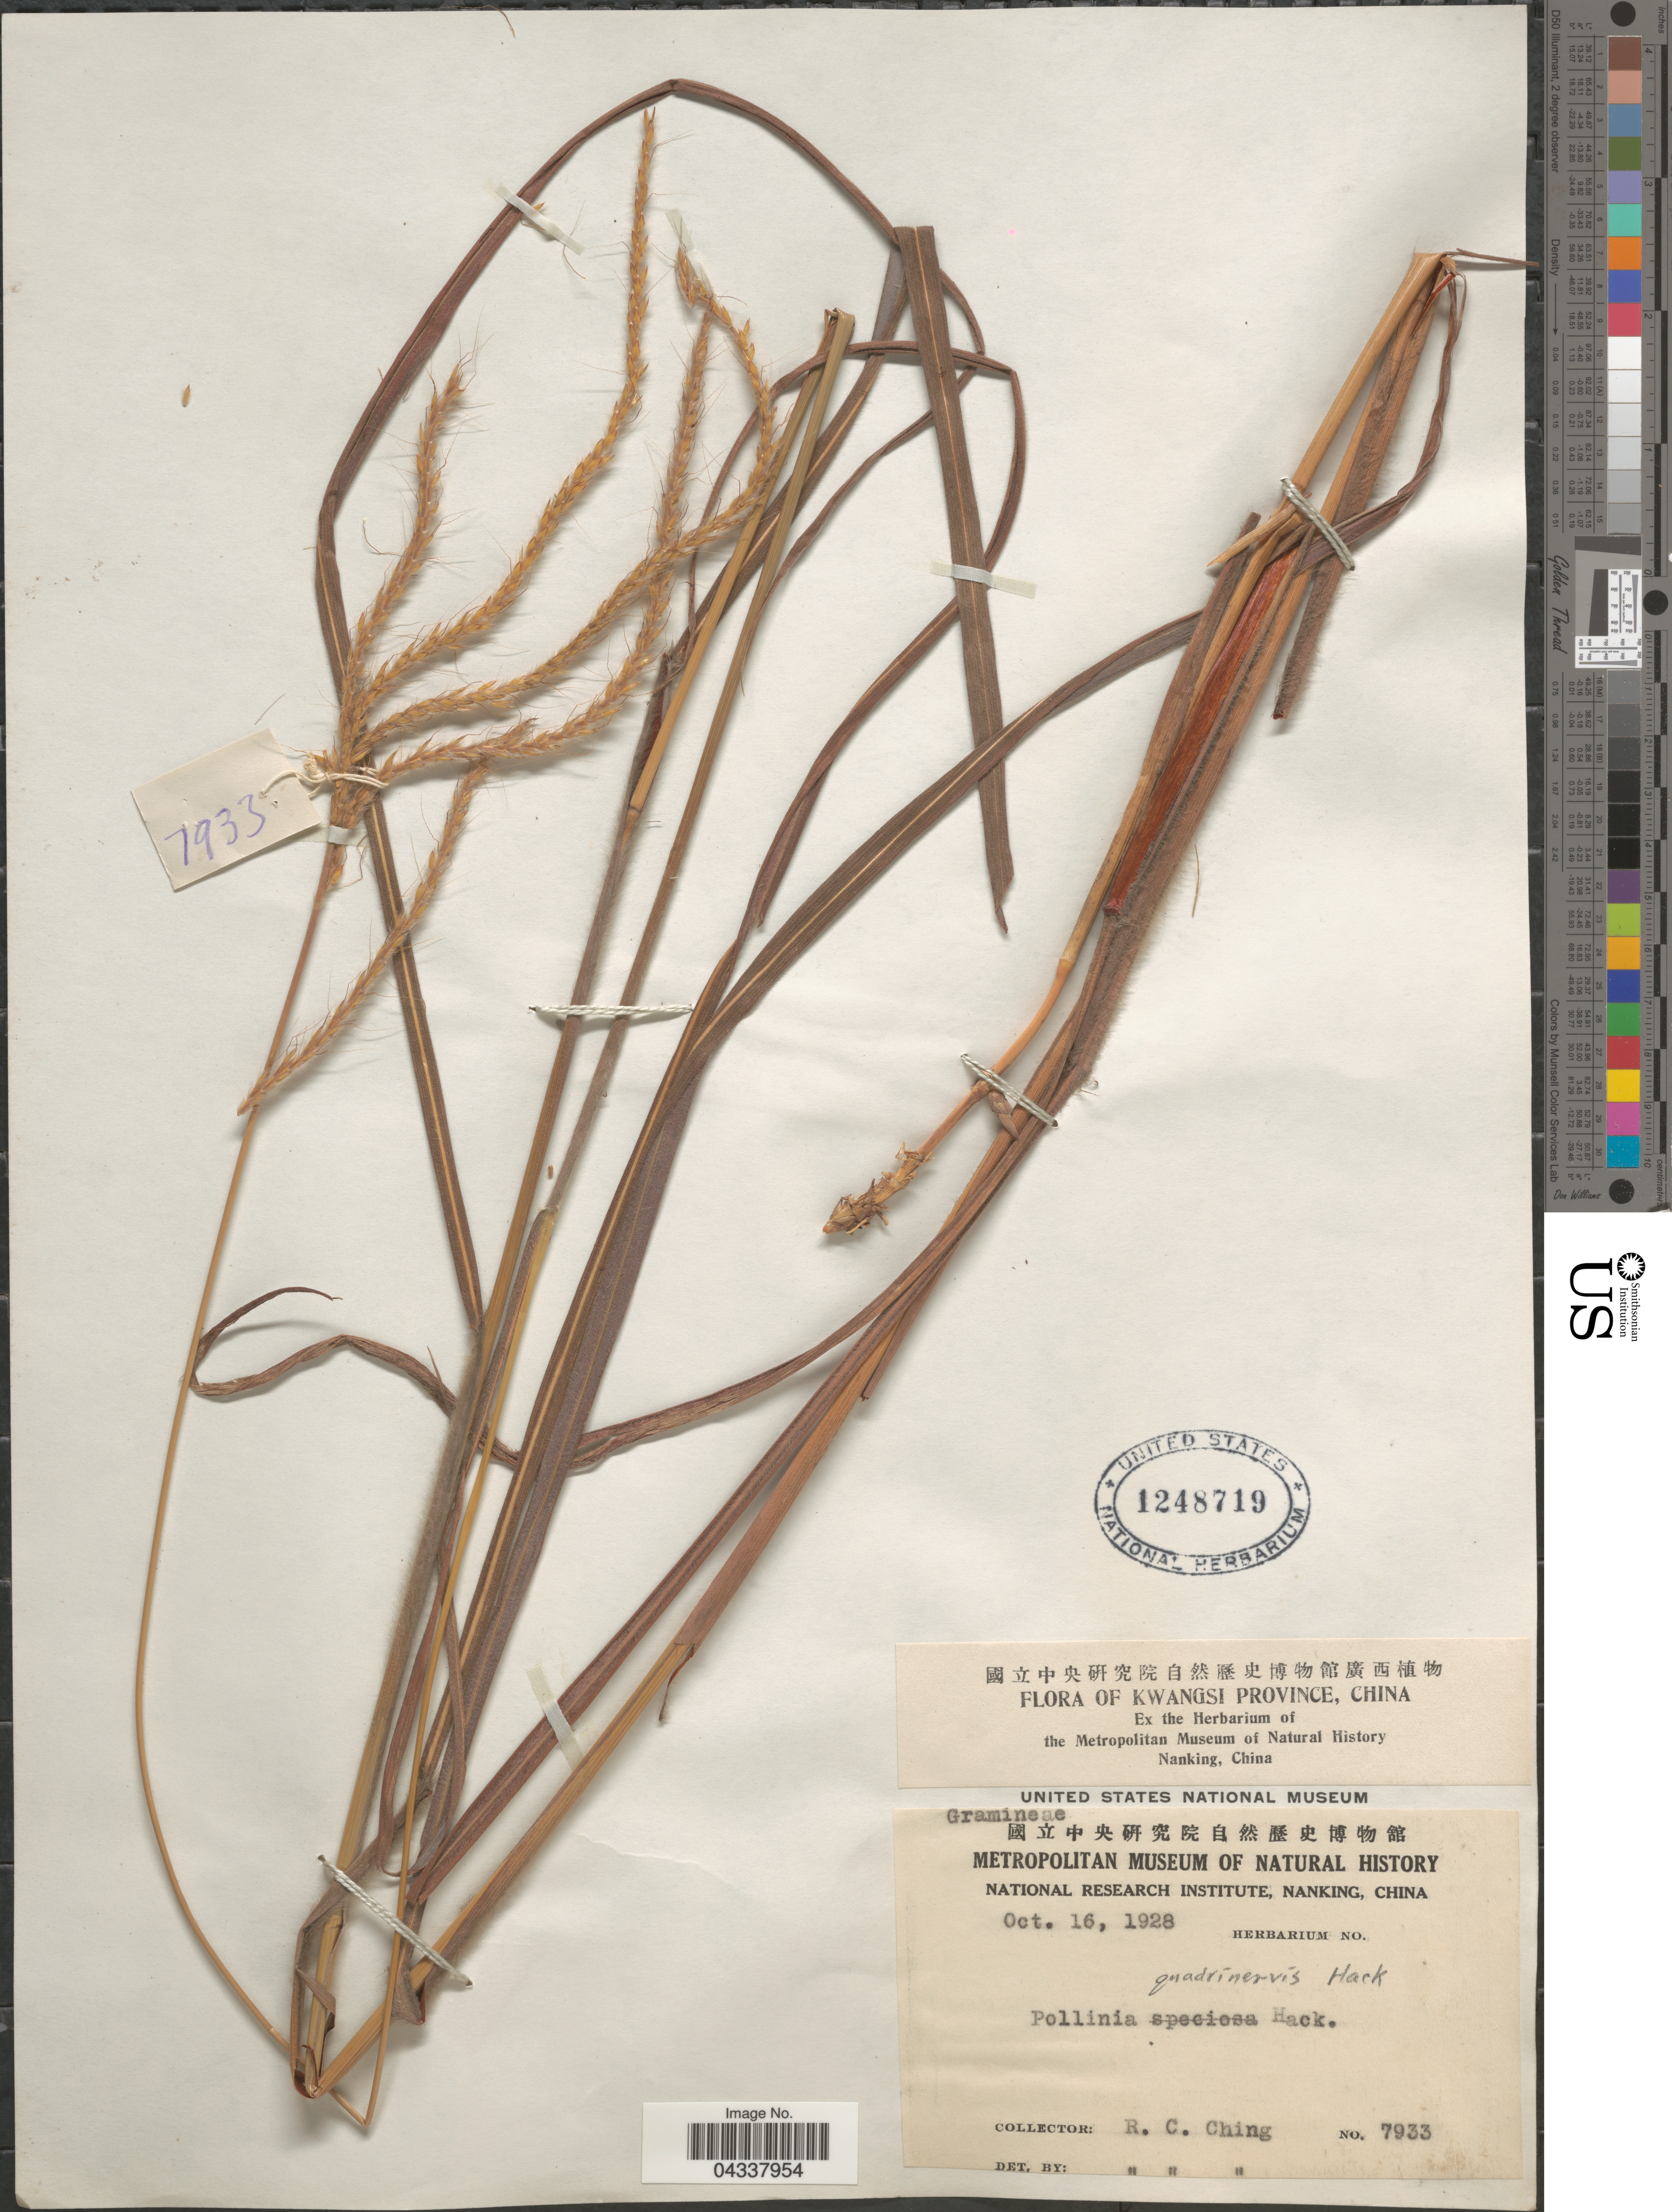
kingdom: Plantae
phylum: Tracheophyta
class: Liliopsida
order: Poales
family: Poaceae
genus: Pseudopogonatherum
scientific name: Pseudopogonatherum quadrinerve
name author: (Hack.) Ohwi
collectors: R. C. Ching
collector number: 7933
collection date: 1928-10-16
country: China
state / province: Guangxi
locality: Kwangsi Province.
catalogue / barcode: US 1248719